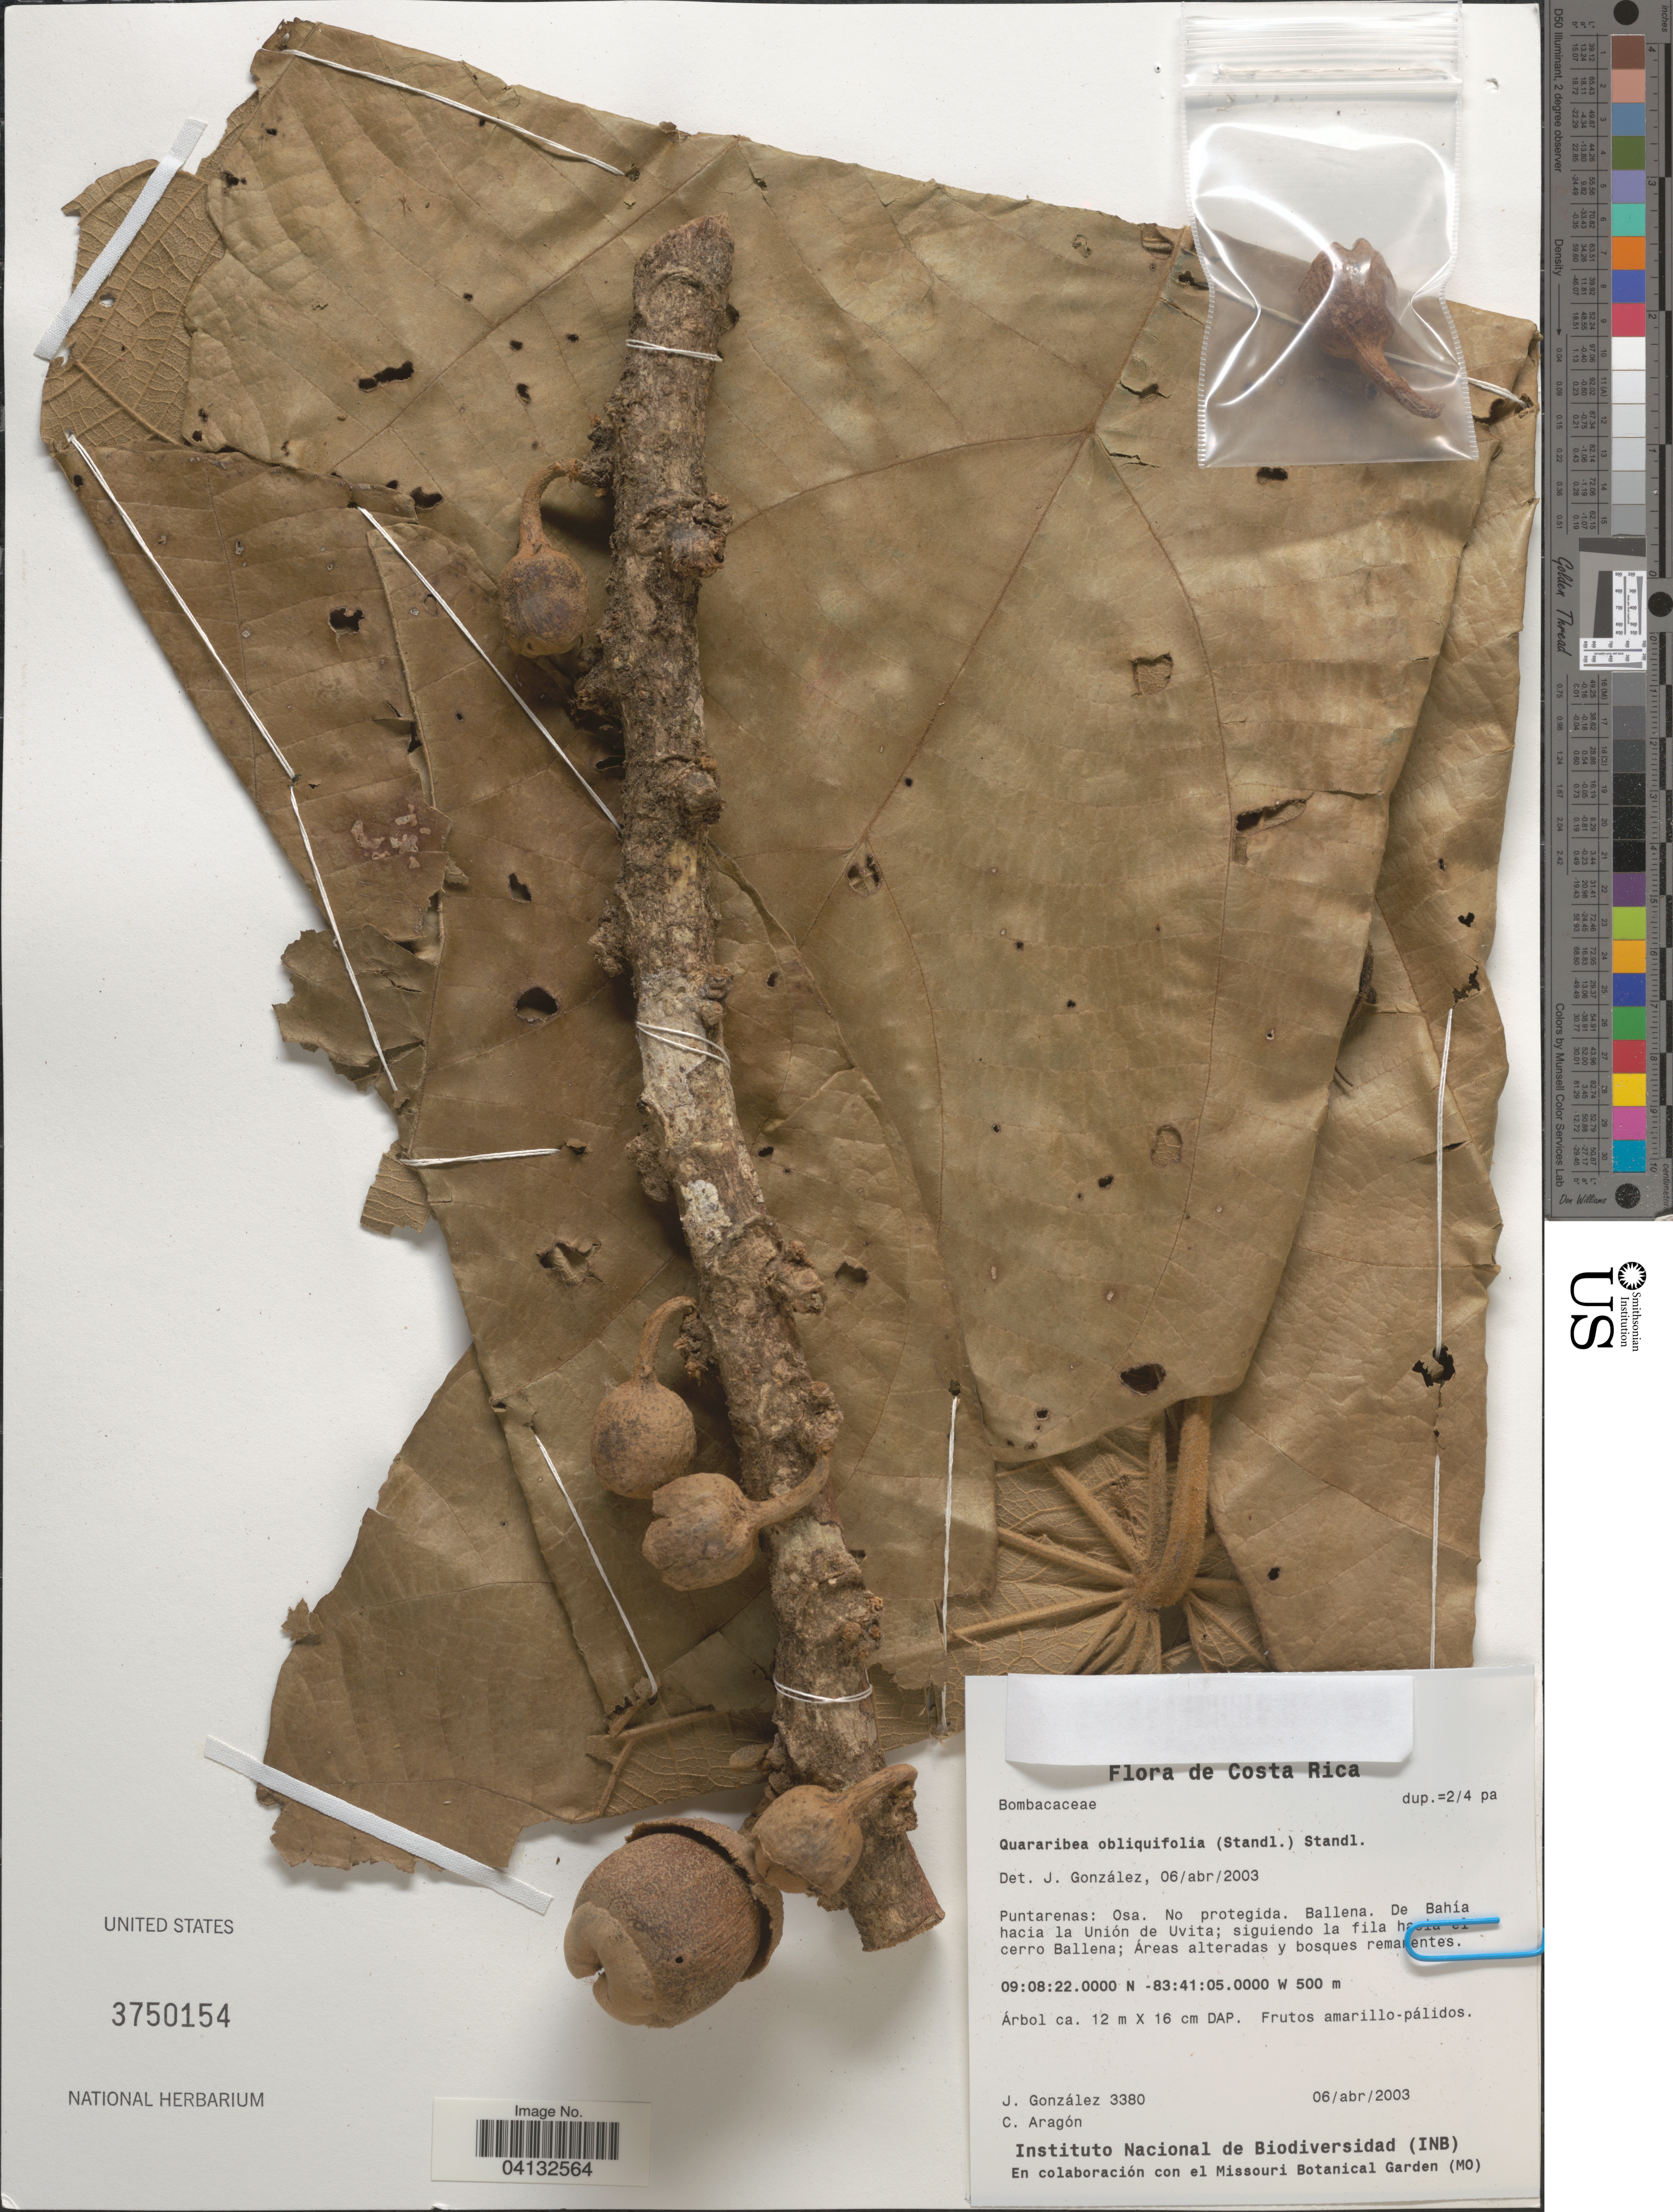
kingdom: Plantae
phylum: Tracheophyta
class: Magnoliopsida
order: Malvales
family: Malvaceae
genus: Quararibea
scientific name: Quararibea obliquifolia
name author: (Standl.) Standl.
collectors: J. González & C. Aragon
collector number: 3380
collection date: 2003-04-06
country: Costa Rica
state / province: Puntarenas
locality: Osa. No protegida. Ballena. De Bahía hacia la Unión de Uvita.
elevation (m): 500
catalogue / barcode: US 3750154